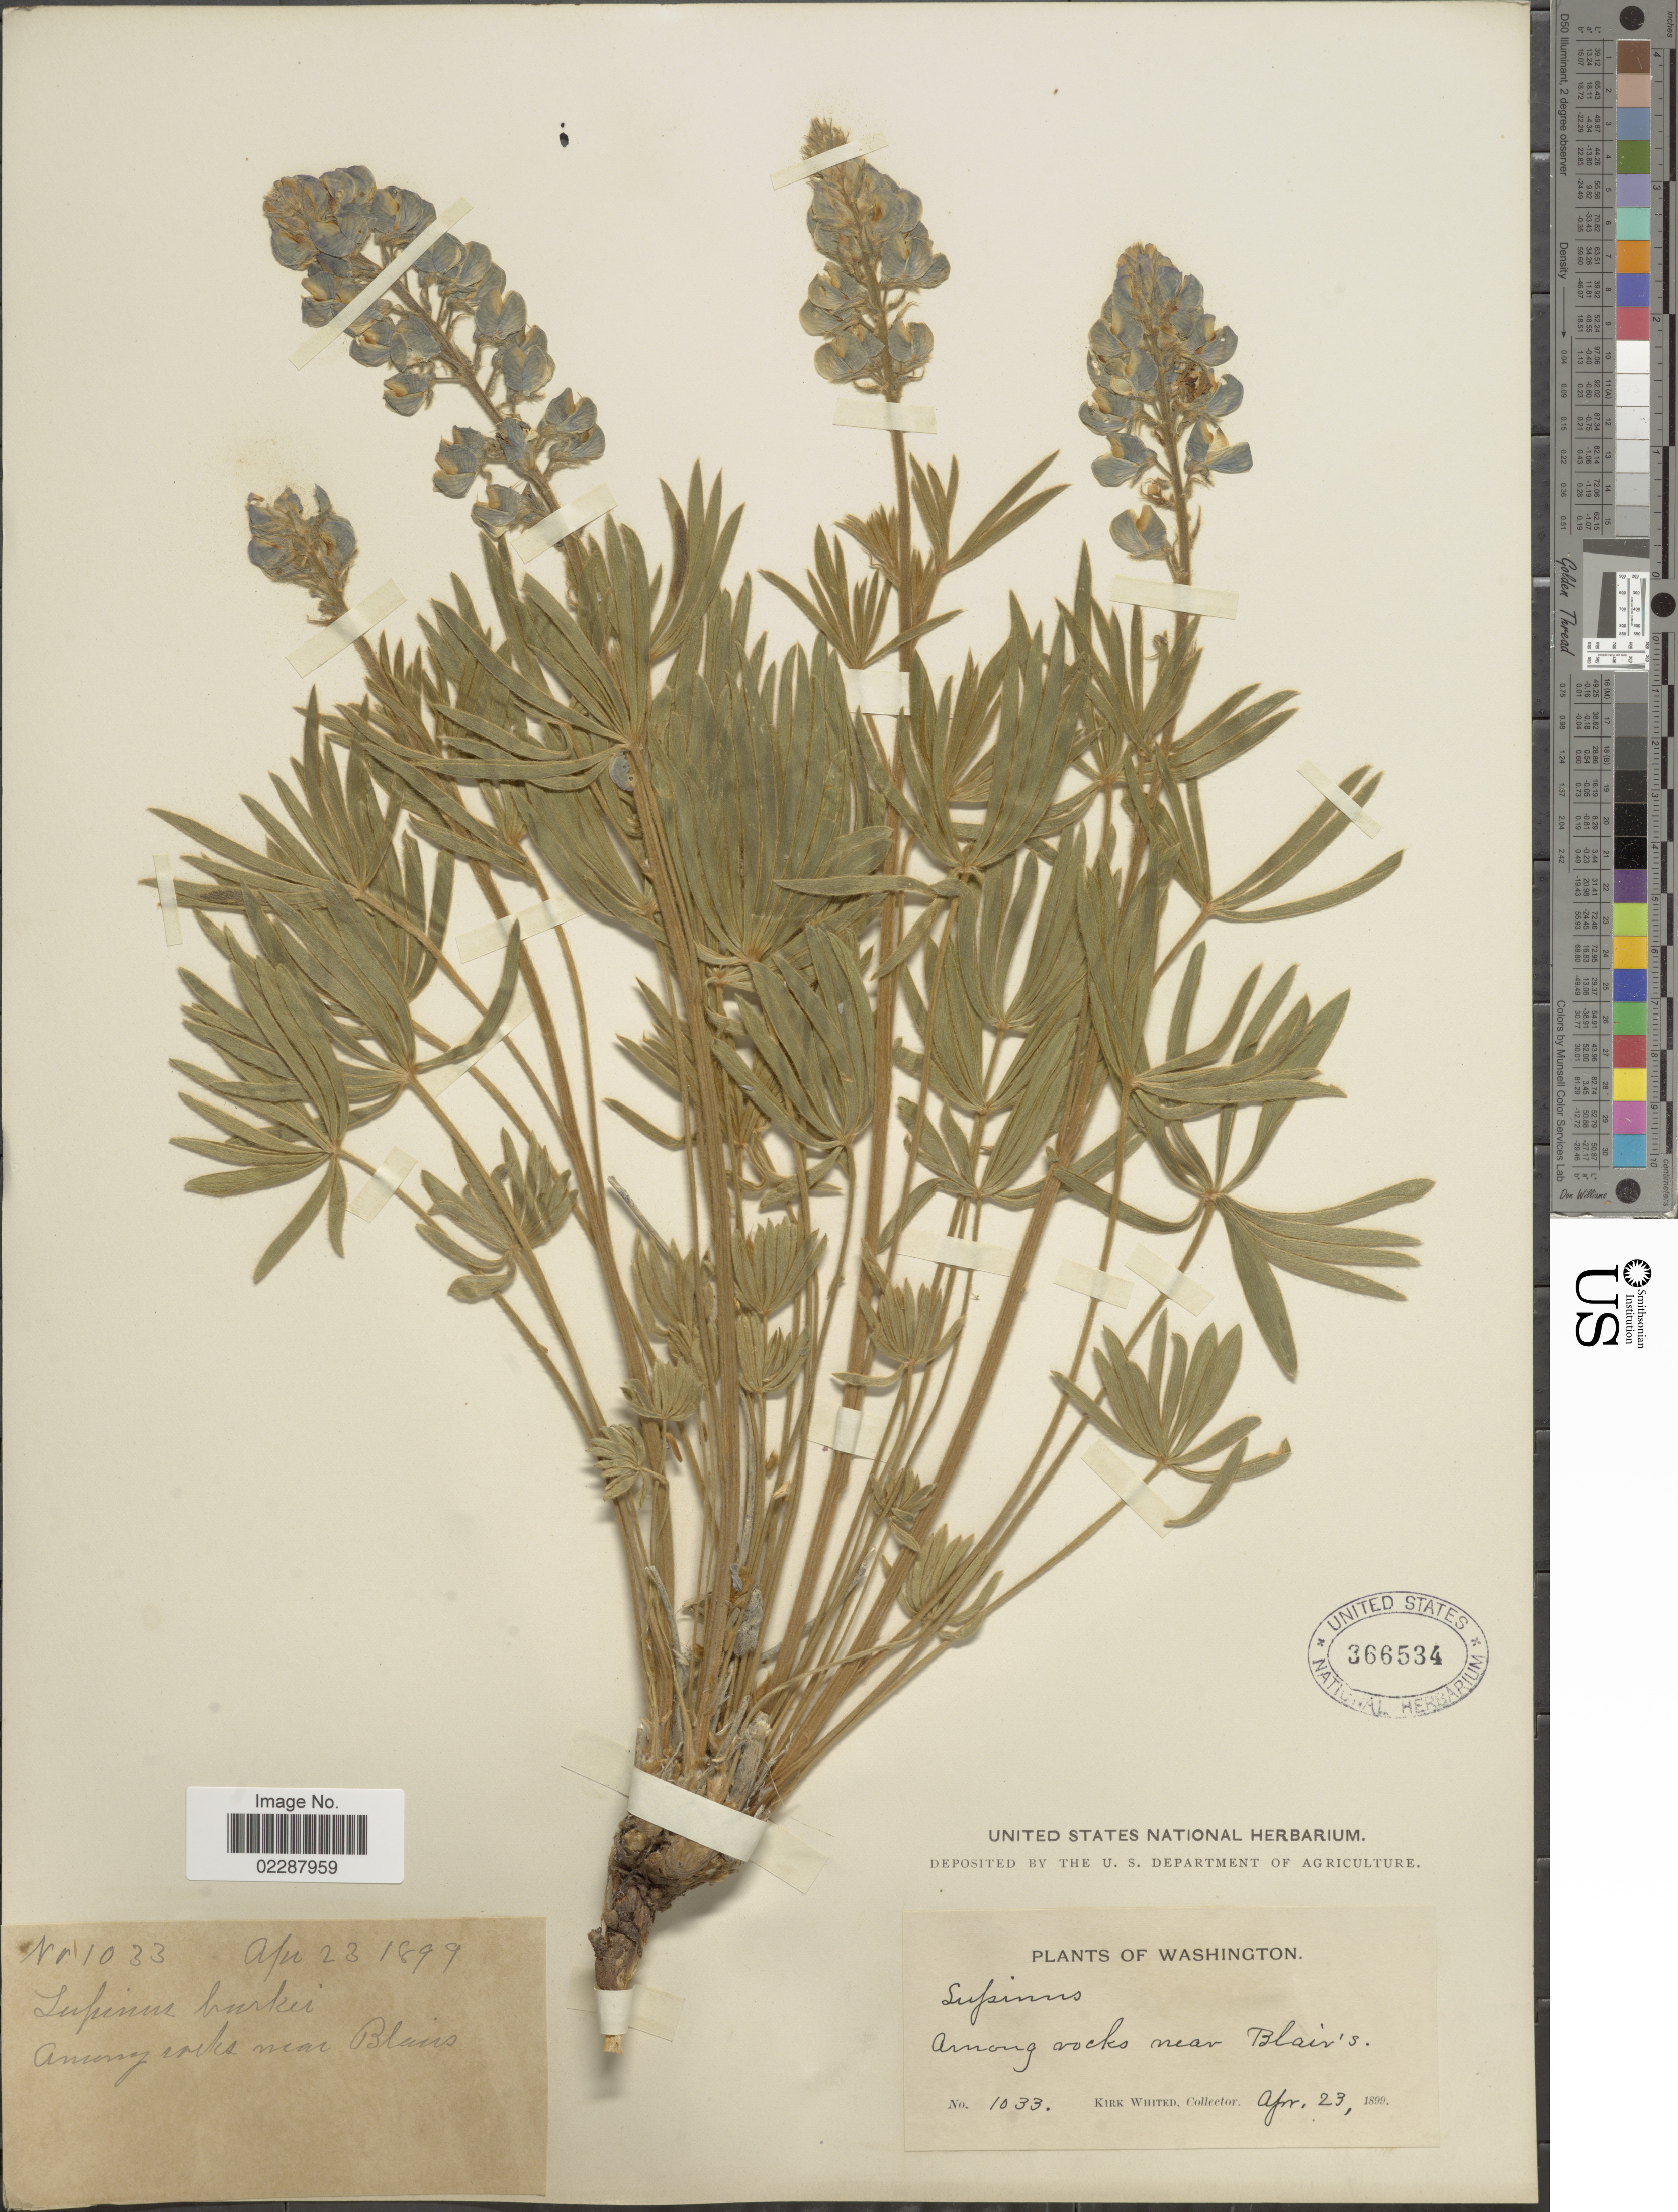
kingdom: Plantae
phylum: Tracheophyta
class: Magnoliopsida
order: Fabales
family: Fabaceae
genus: Lupinus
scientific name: Lupinus suksdorfii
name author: B.L. Rob. ex Piper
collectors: K. Whited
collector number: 1033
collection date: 1899-04-23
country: United States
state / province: Washington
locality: Among rocks near Blair's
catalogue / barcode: US 366534